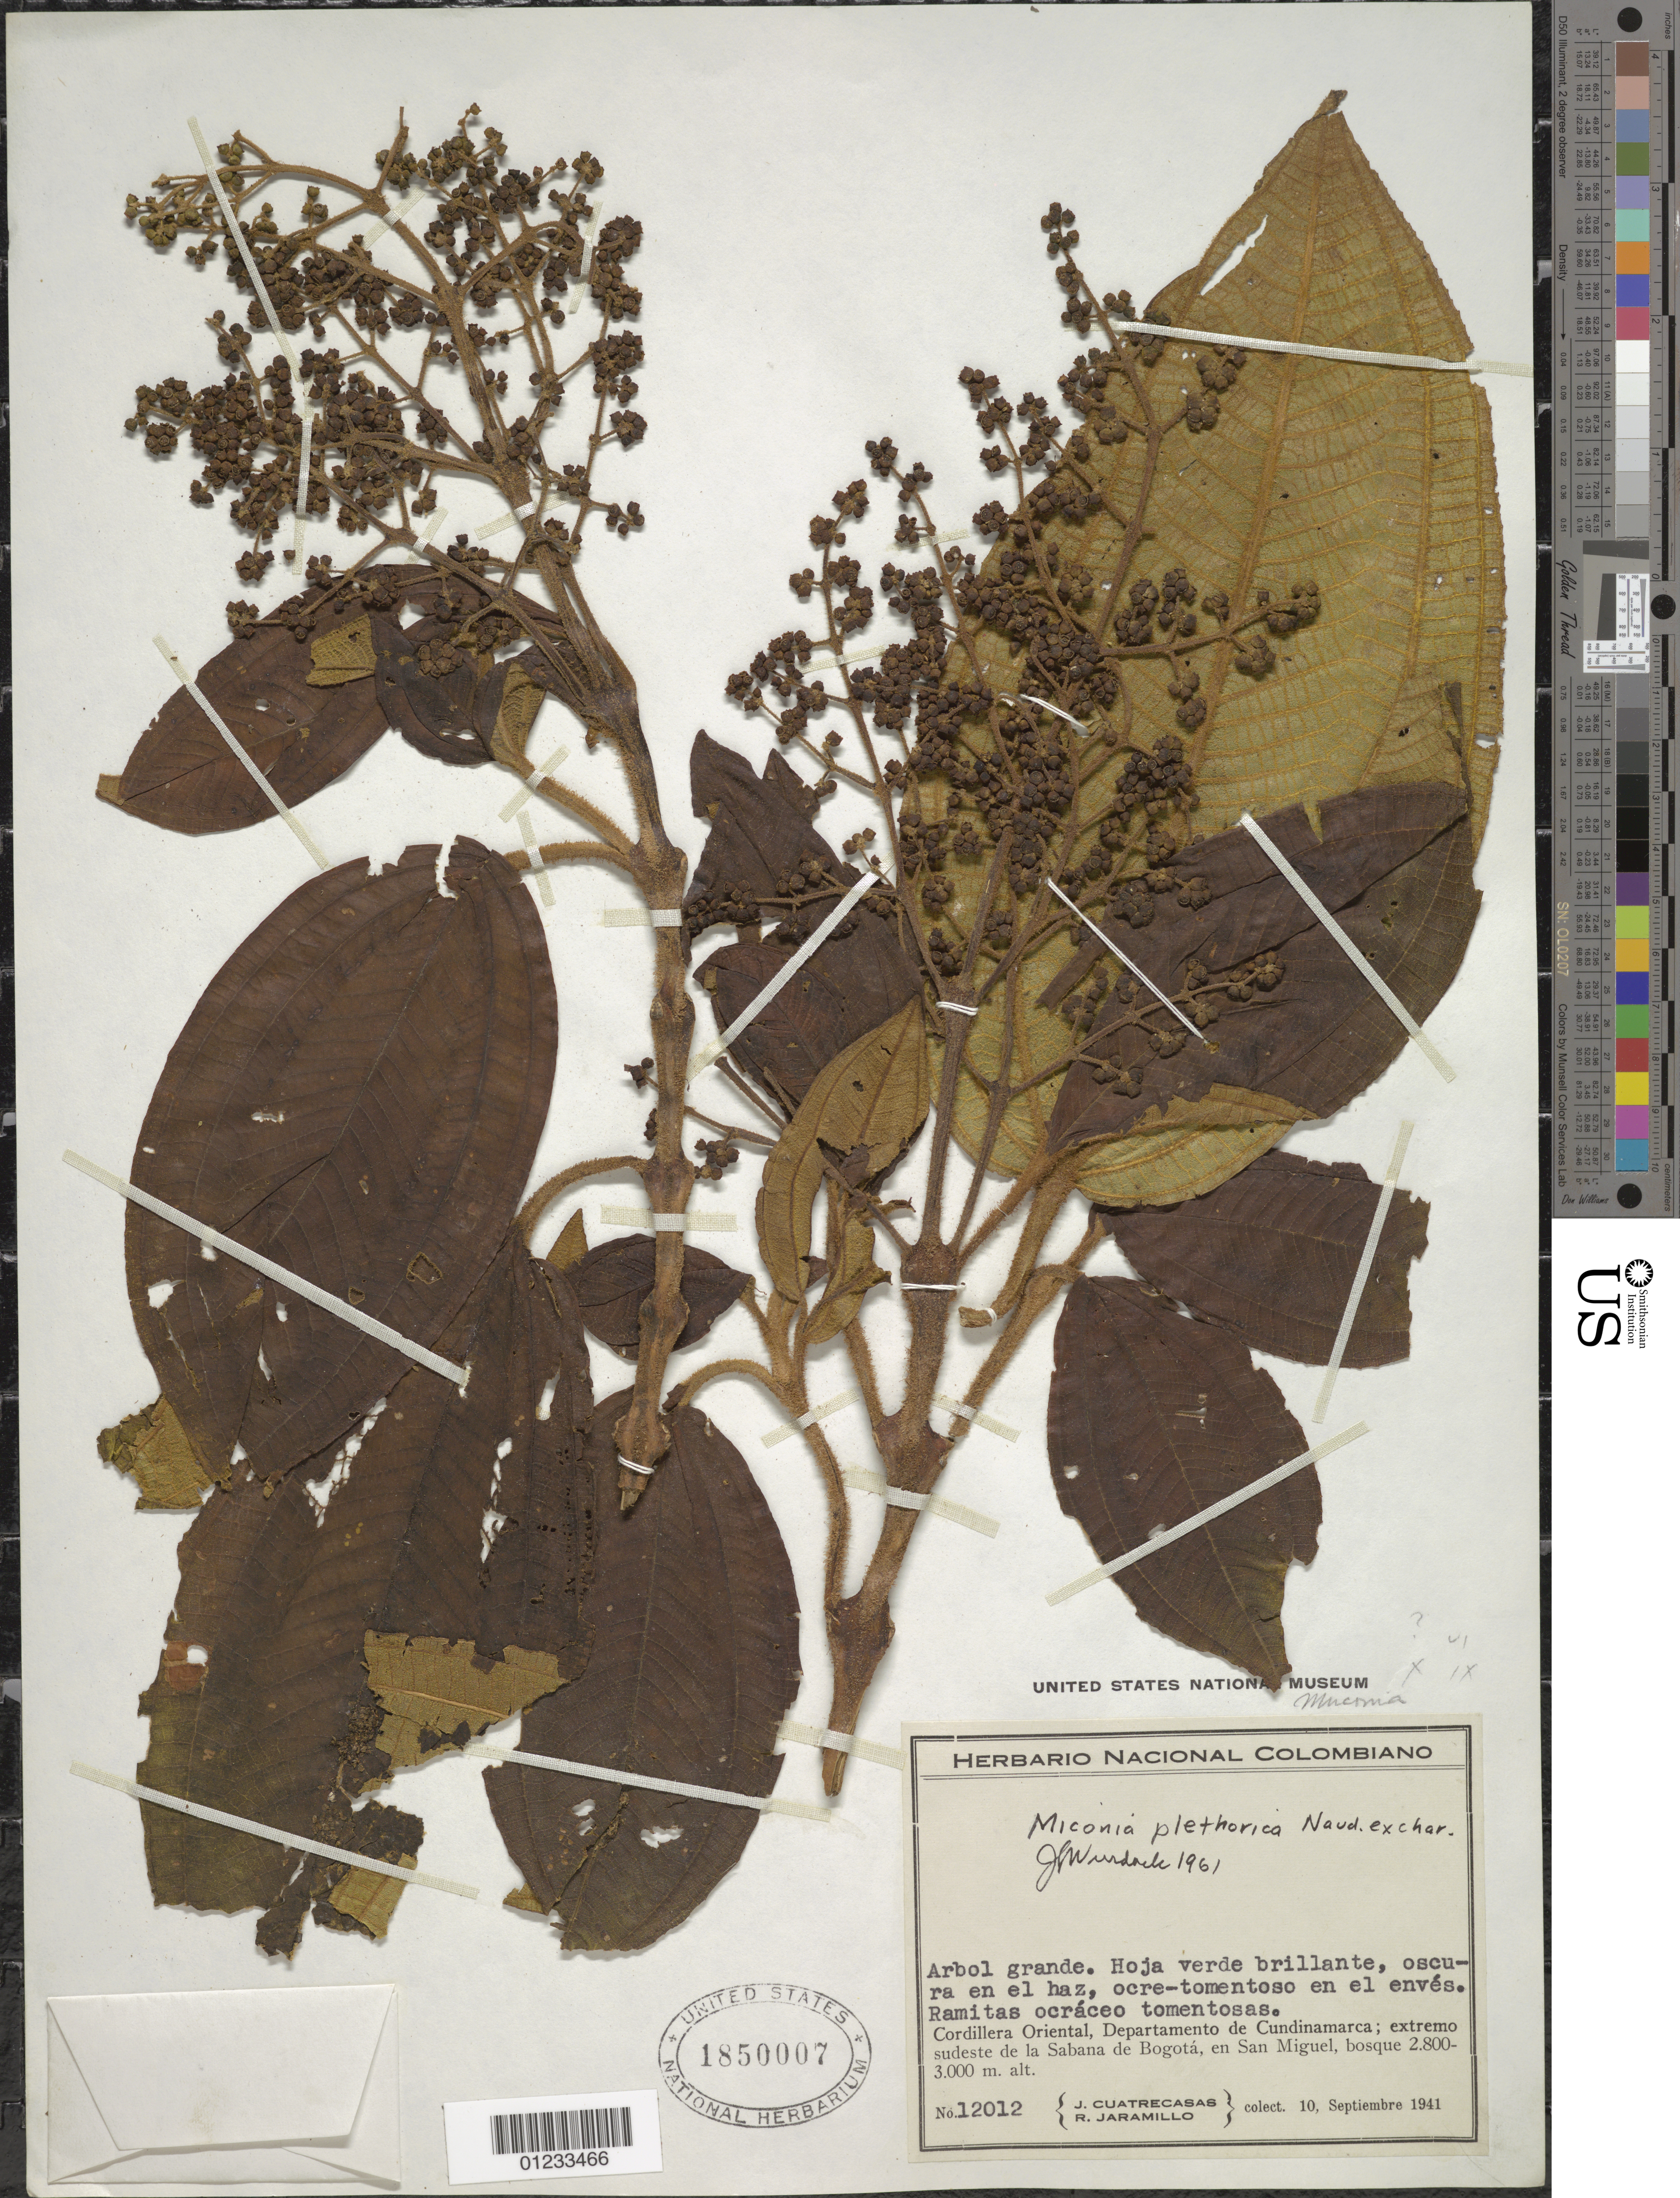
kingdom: Plantae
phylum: Tracheophyta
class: Magnoliopsida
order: Myrtales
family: Melastomataceae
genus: Miconia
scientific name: Miconia plethorica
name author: Naudin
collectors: J. Cuatrecasas & R. Jaramillo M.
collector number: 12012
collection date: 1941-09-10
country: Colombia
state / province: Cundinamarca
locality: Cordillera Oriental; extremo sudeste de la Sabana de Bogotá, en San Miguel.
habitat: bosque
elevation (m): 2800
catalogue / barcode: US 1850007